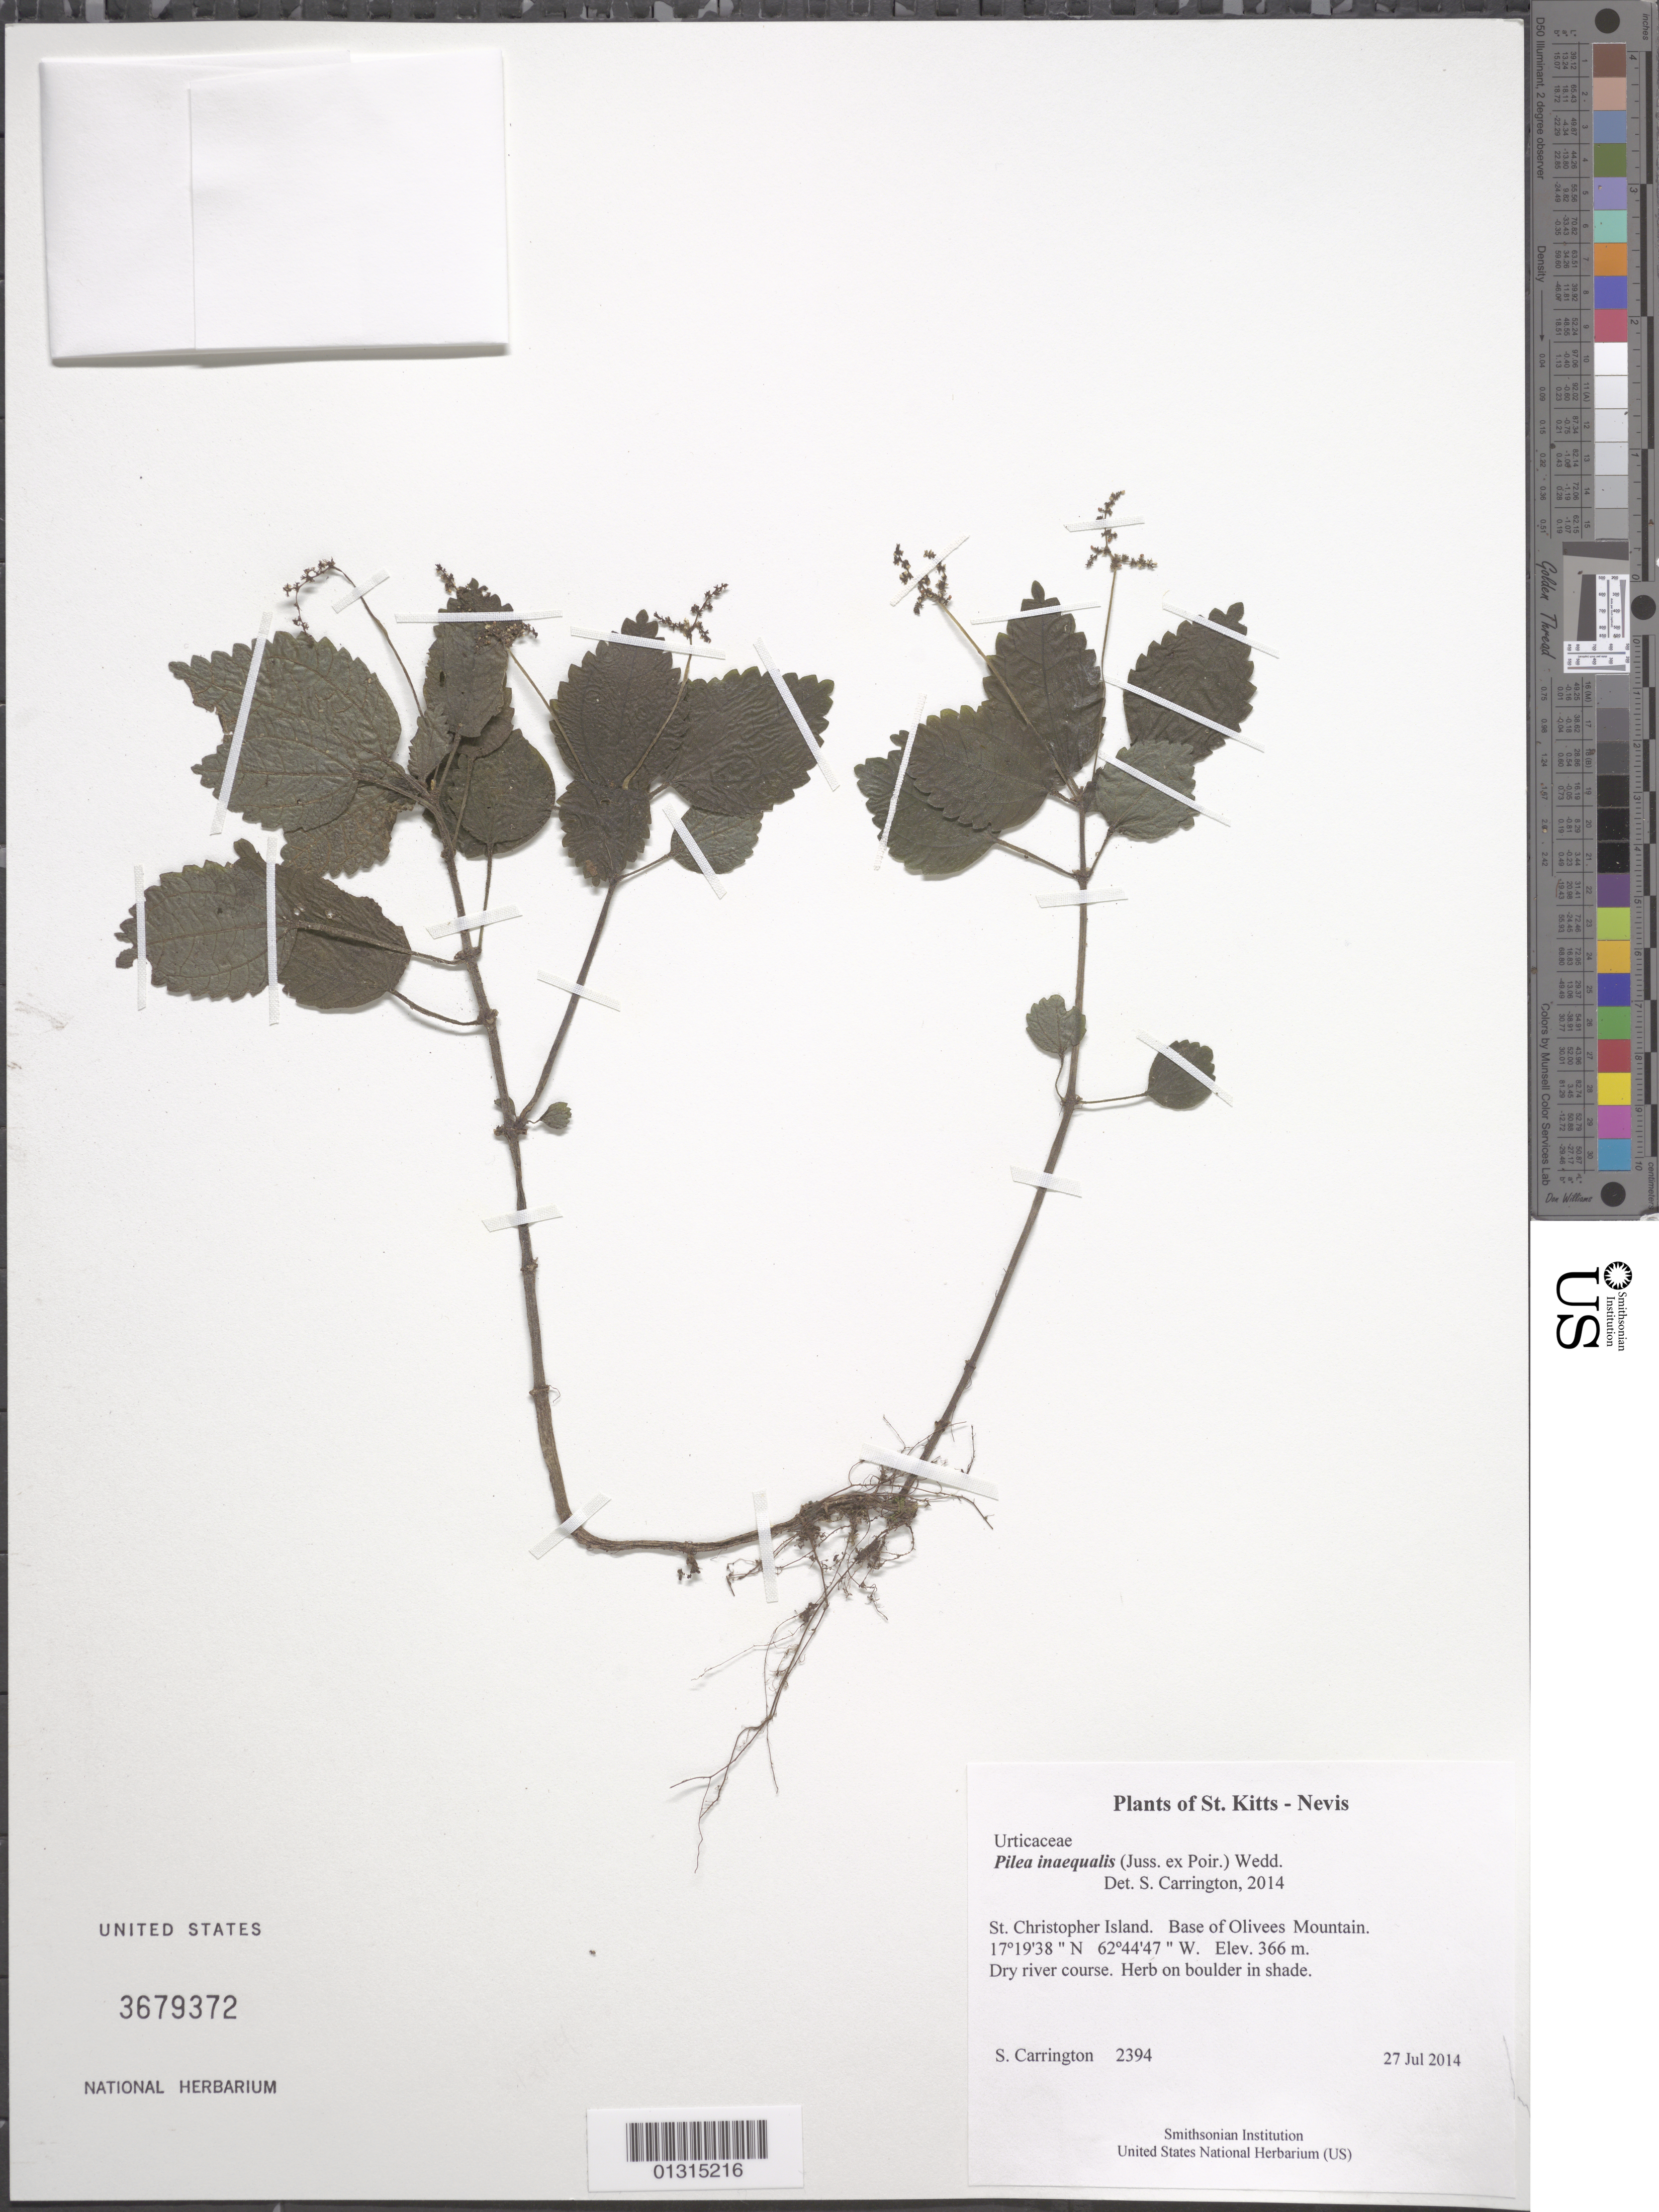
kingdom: Plantae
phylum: Tracheophyta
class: Magnoliopsida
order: Rosales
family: Urticaceae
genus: Pilea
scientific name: Pilea inaequalis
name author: (Juss. ex Poir.) Wedd.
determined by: Carrington, C. M. S.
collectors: C. M. S. Carrington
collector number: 2394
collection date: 2014-07-27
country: St. Christopher-Nevis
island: St. Christopher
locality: Base of Olivees Mountain.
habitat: Dry river course.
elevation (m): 366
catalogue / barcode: US 3679372